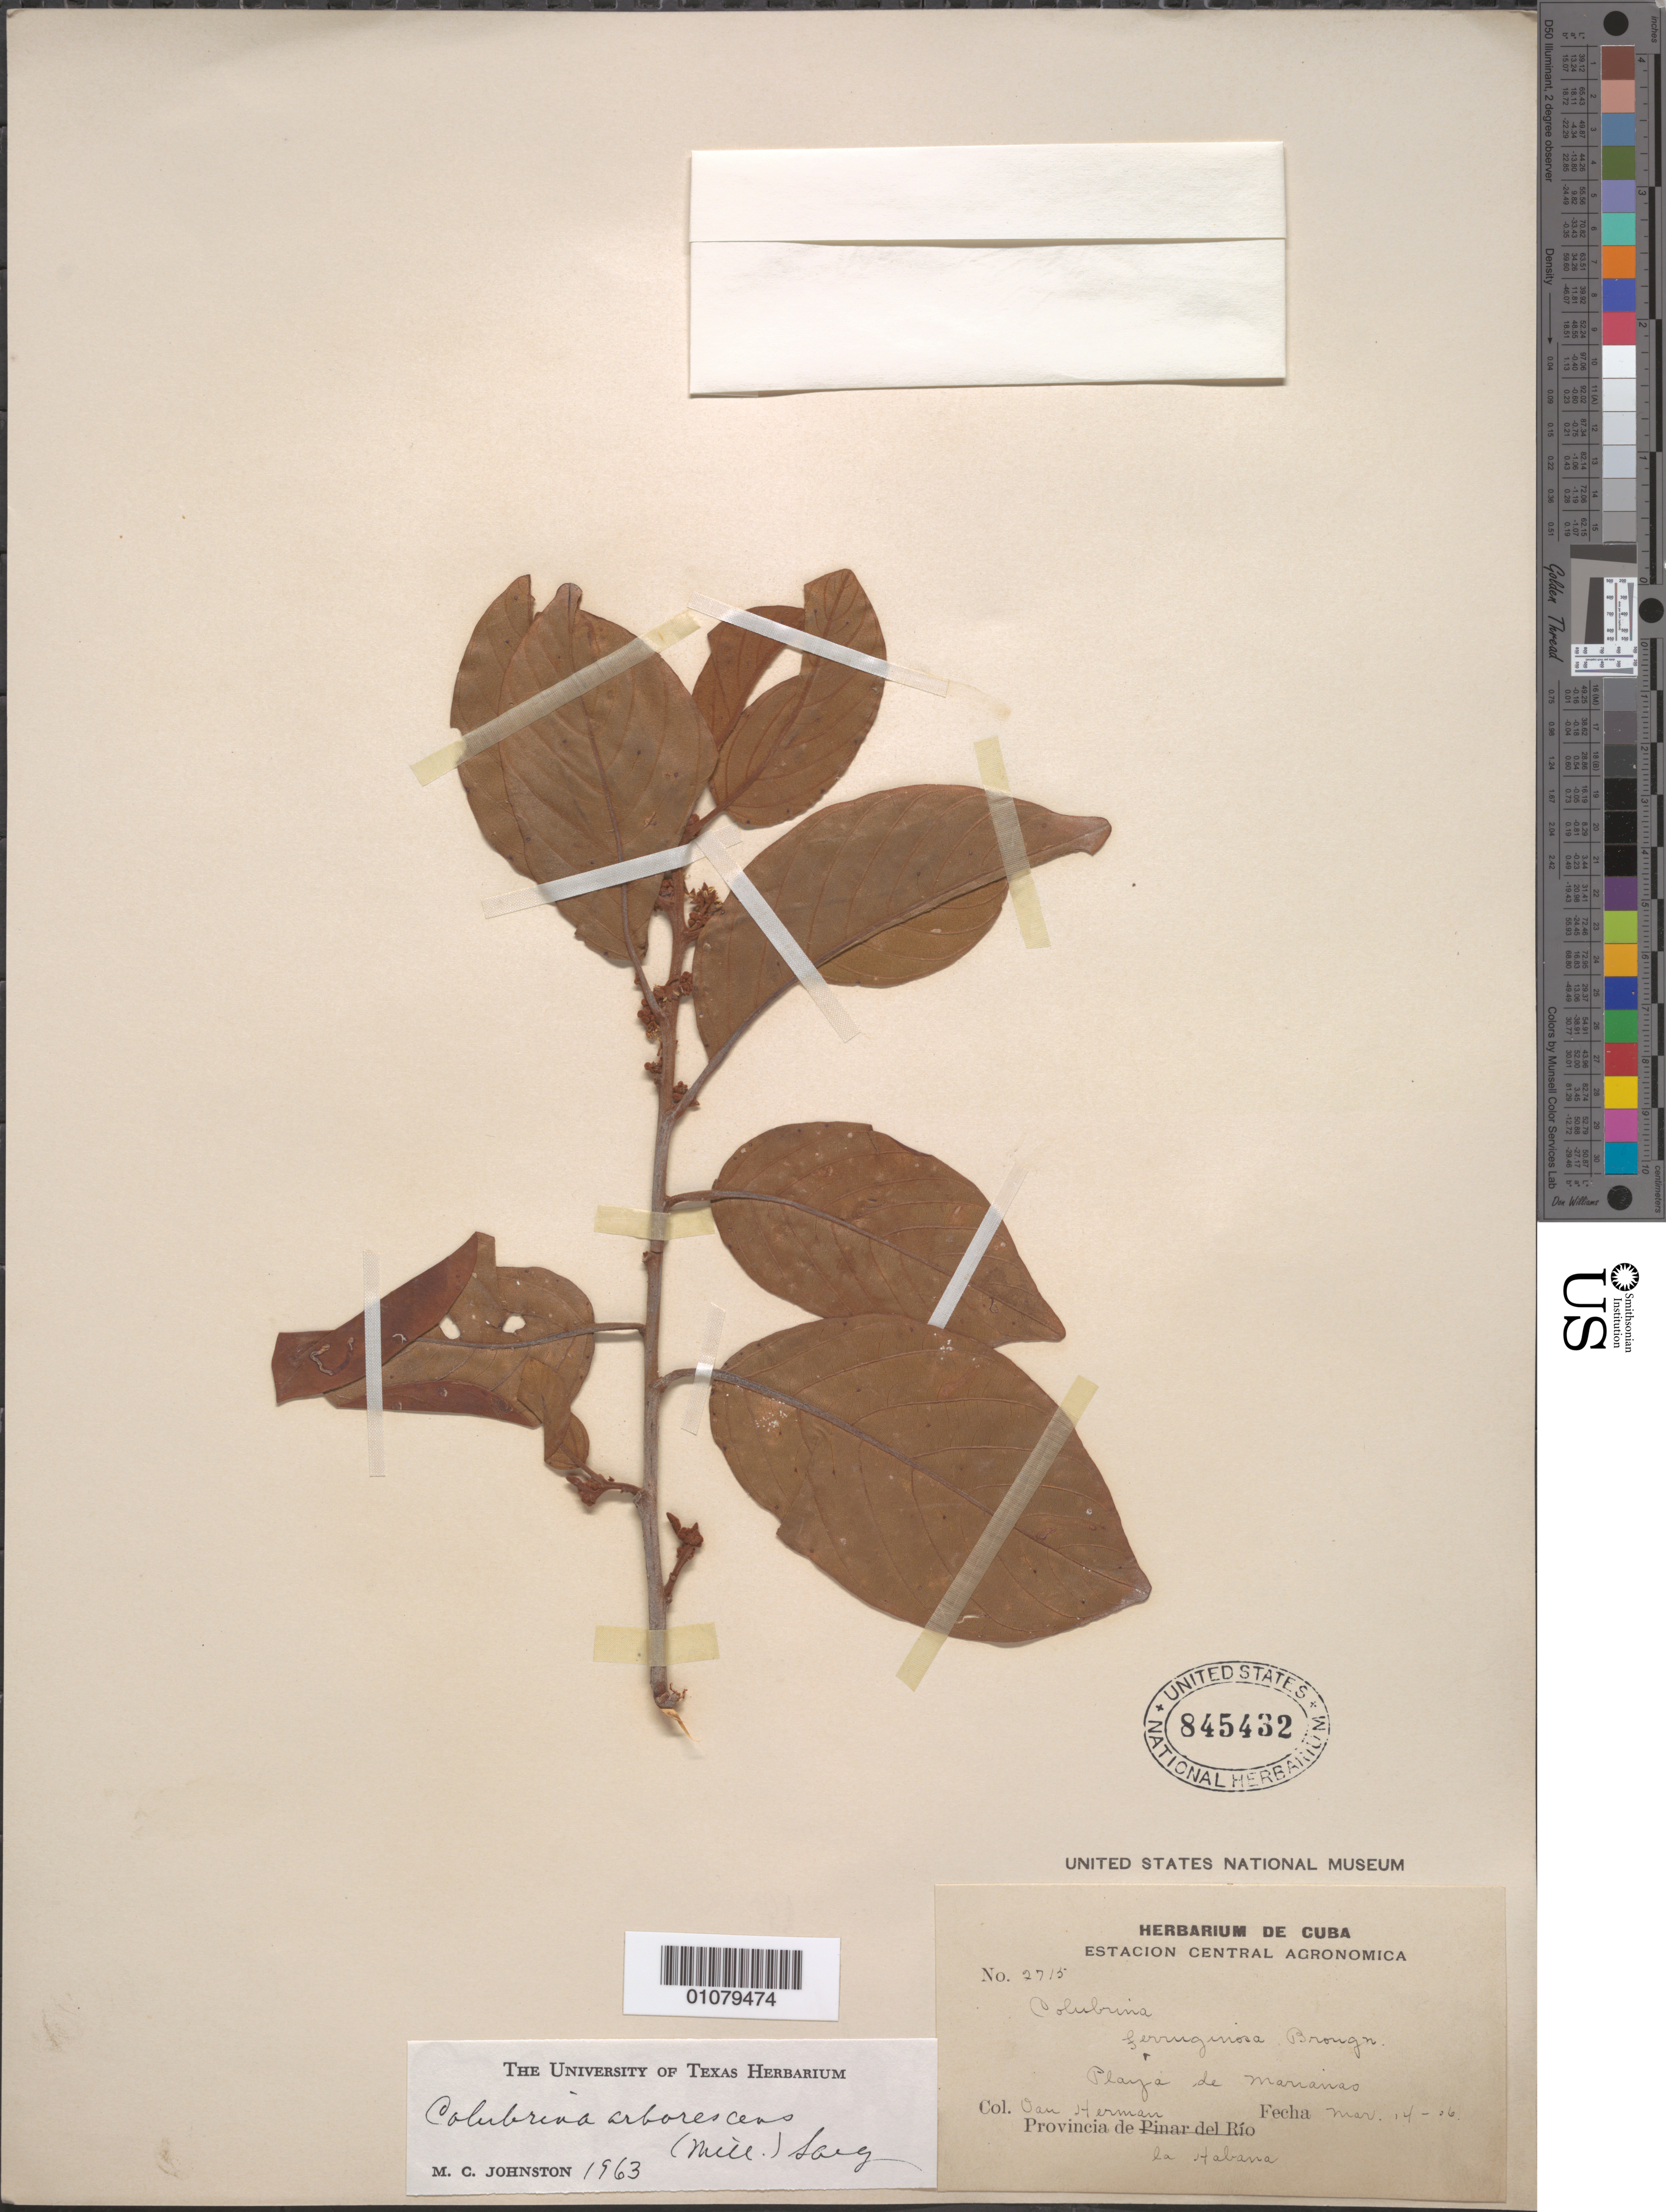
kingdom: Plantae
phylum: Tracheophyta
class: Magnoliopsida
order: Rosales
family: Rhamnaceae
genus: Colubrina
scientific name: Colubrina arborescens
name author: (Mill.) Sarg.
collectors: H. A. Van Hermann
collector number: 2715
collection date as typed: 14 Mar 1906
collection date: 1906-03-14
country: Cuba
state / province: La Habana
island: Cuba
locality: Playa de Marianas, Provincia de la Habana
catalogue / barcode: US 845432